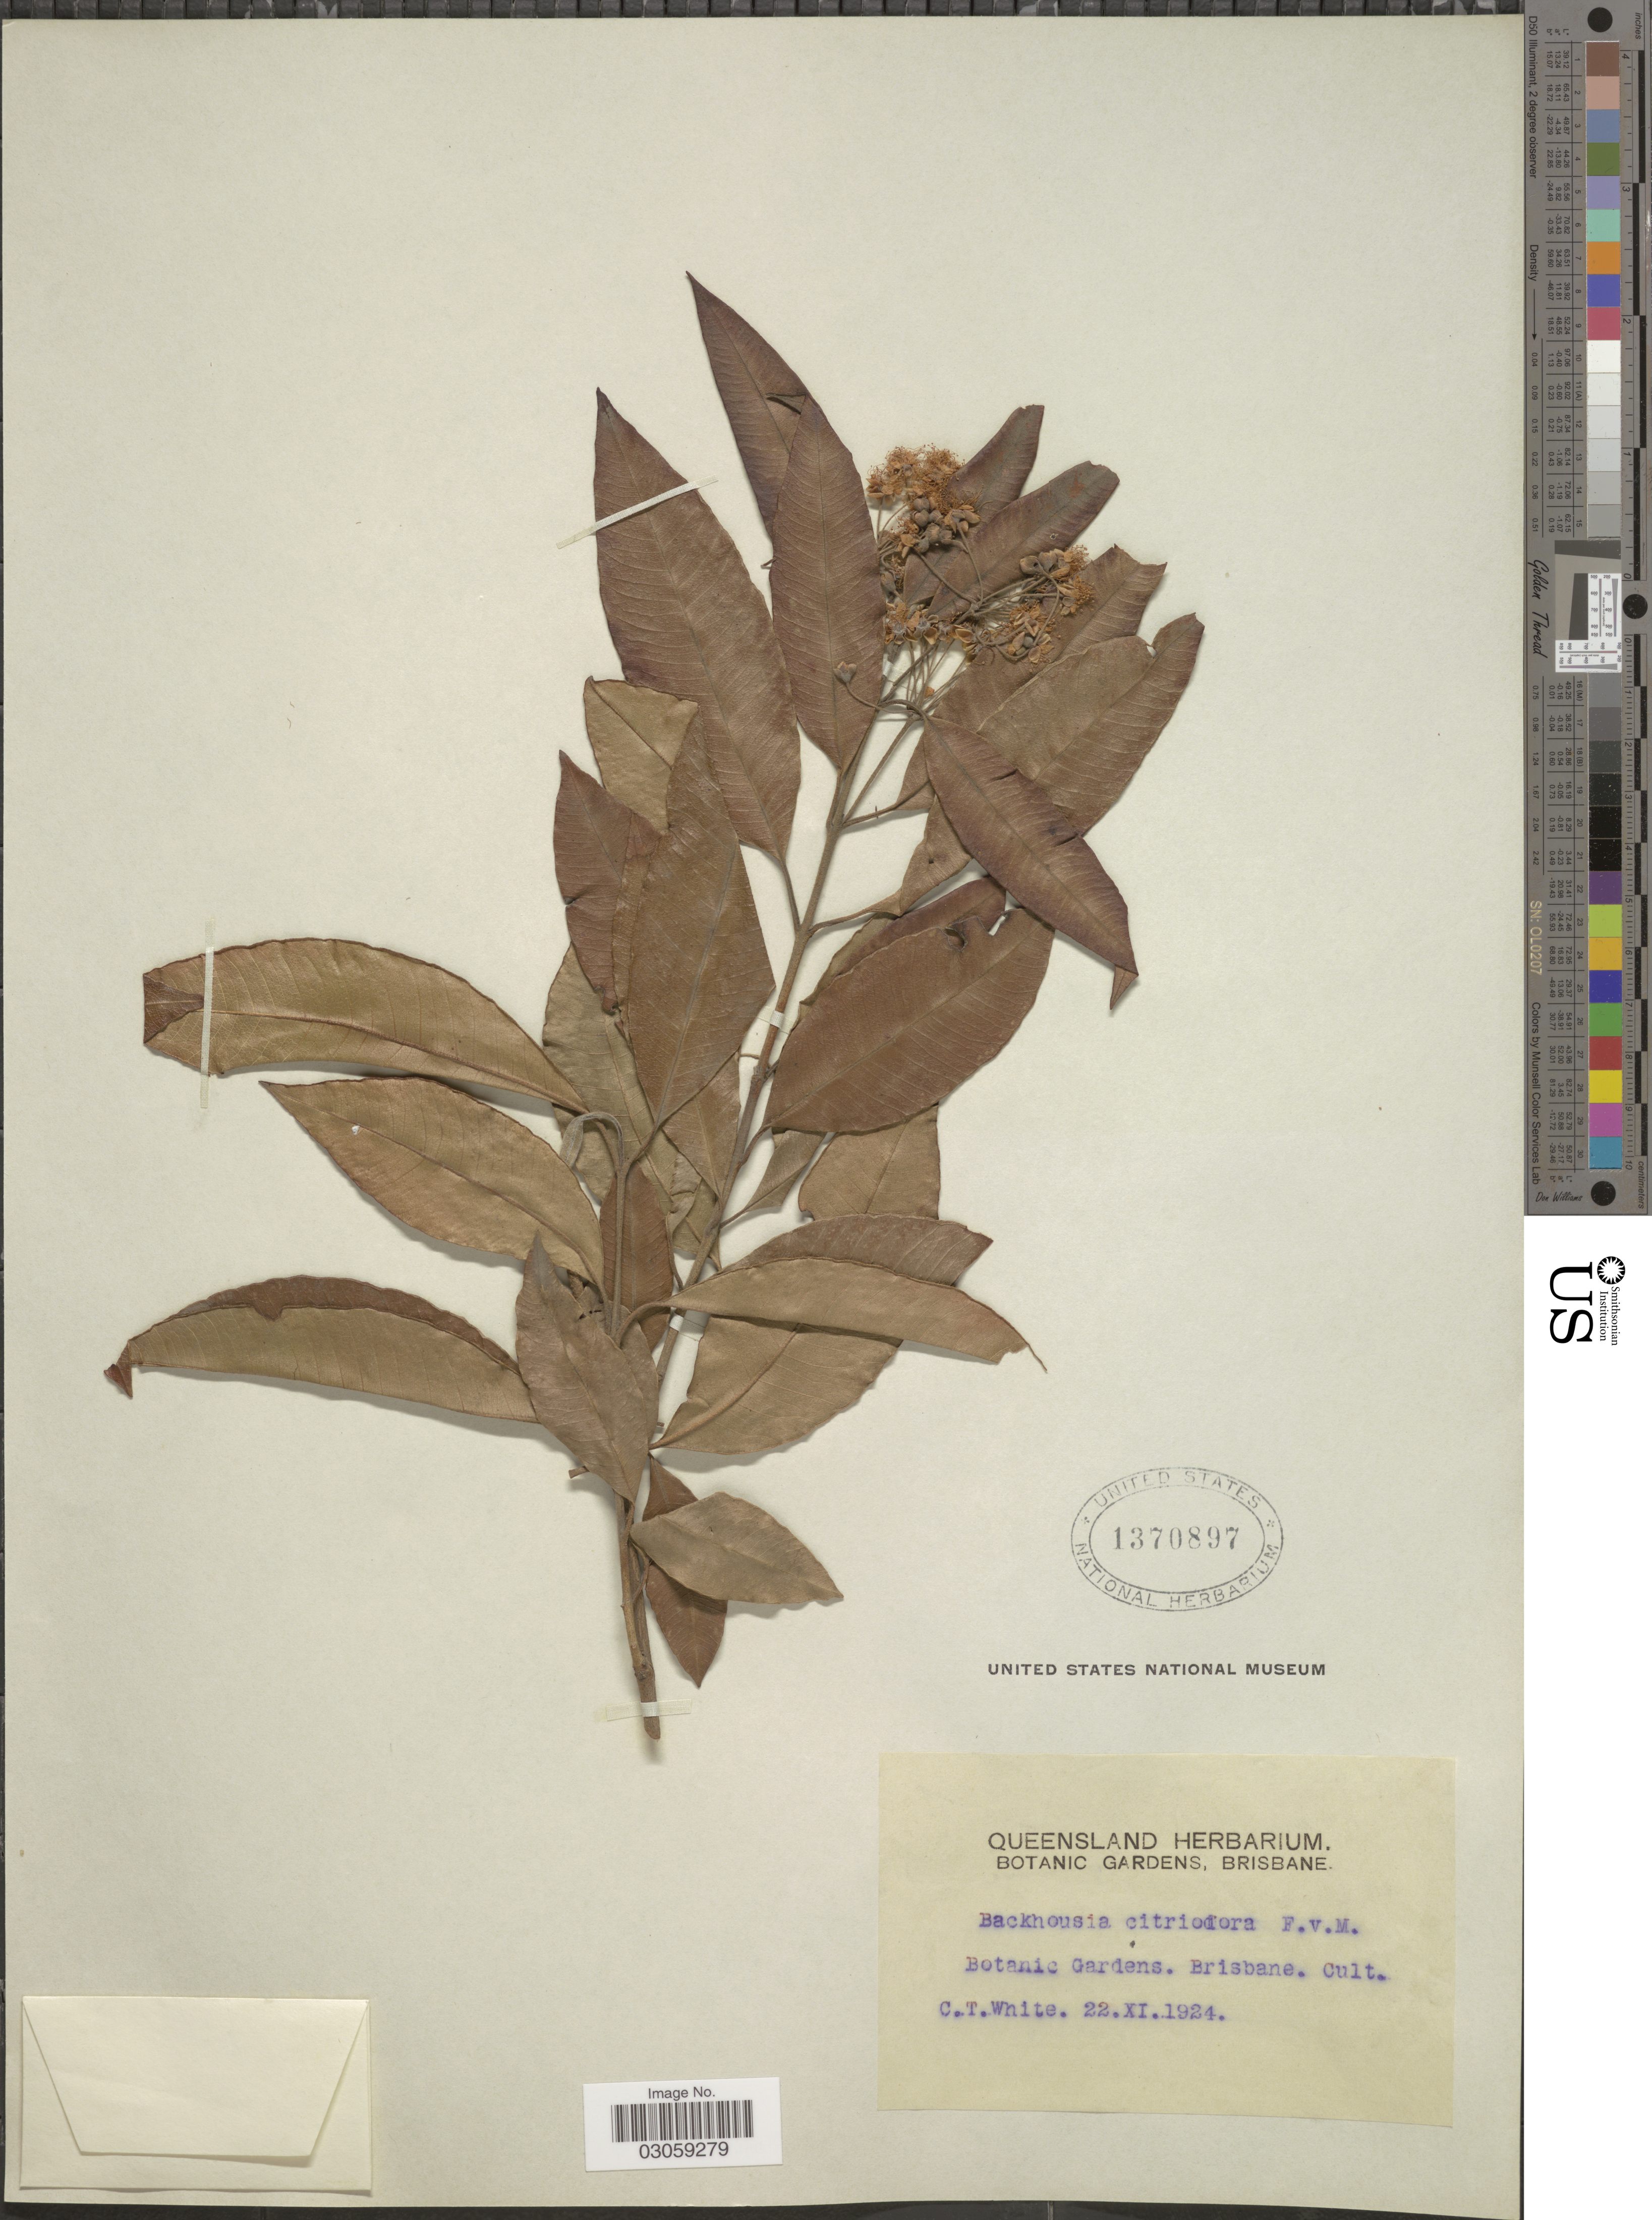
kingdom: Plantae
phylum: Tracheophyta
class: Magnoliopsida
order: Myrtales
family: Myrtaceae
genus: Backhousia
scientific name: Backhousia citriodora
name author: F. Muell.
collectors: C. T. White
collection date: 1924-11-22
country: Australia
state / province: Queensland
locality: Botanic Gardens. Brisbane.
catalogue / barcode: US 1370897